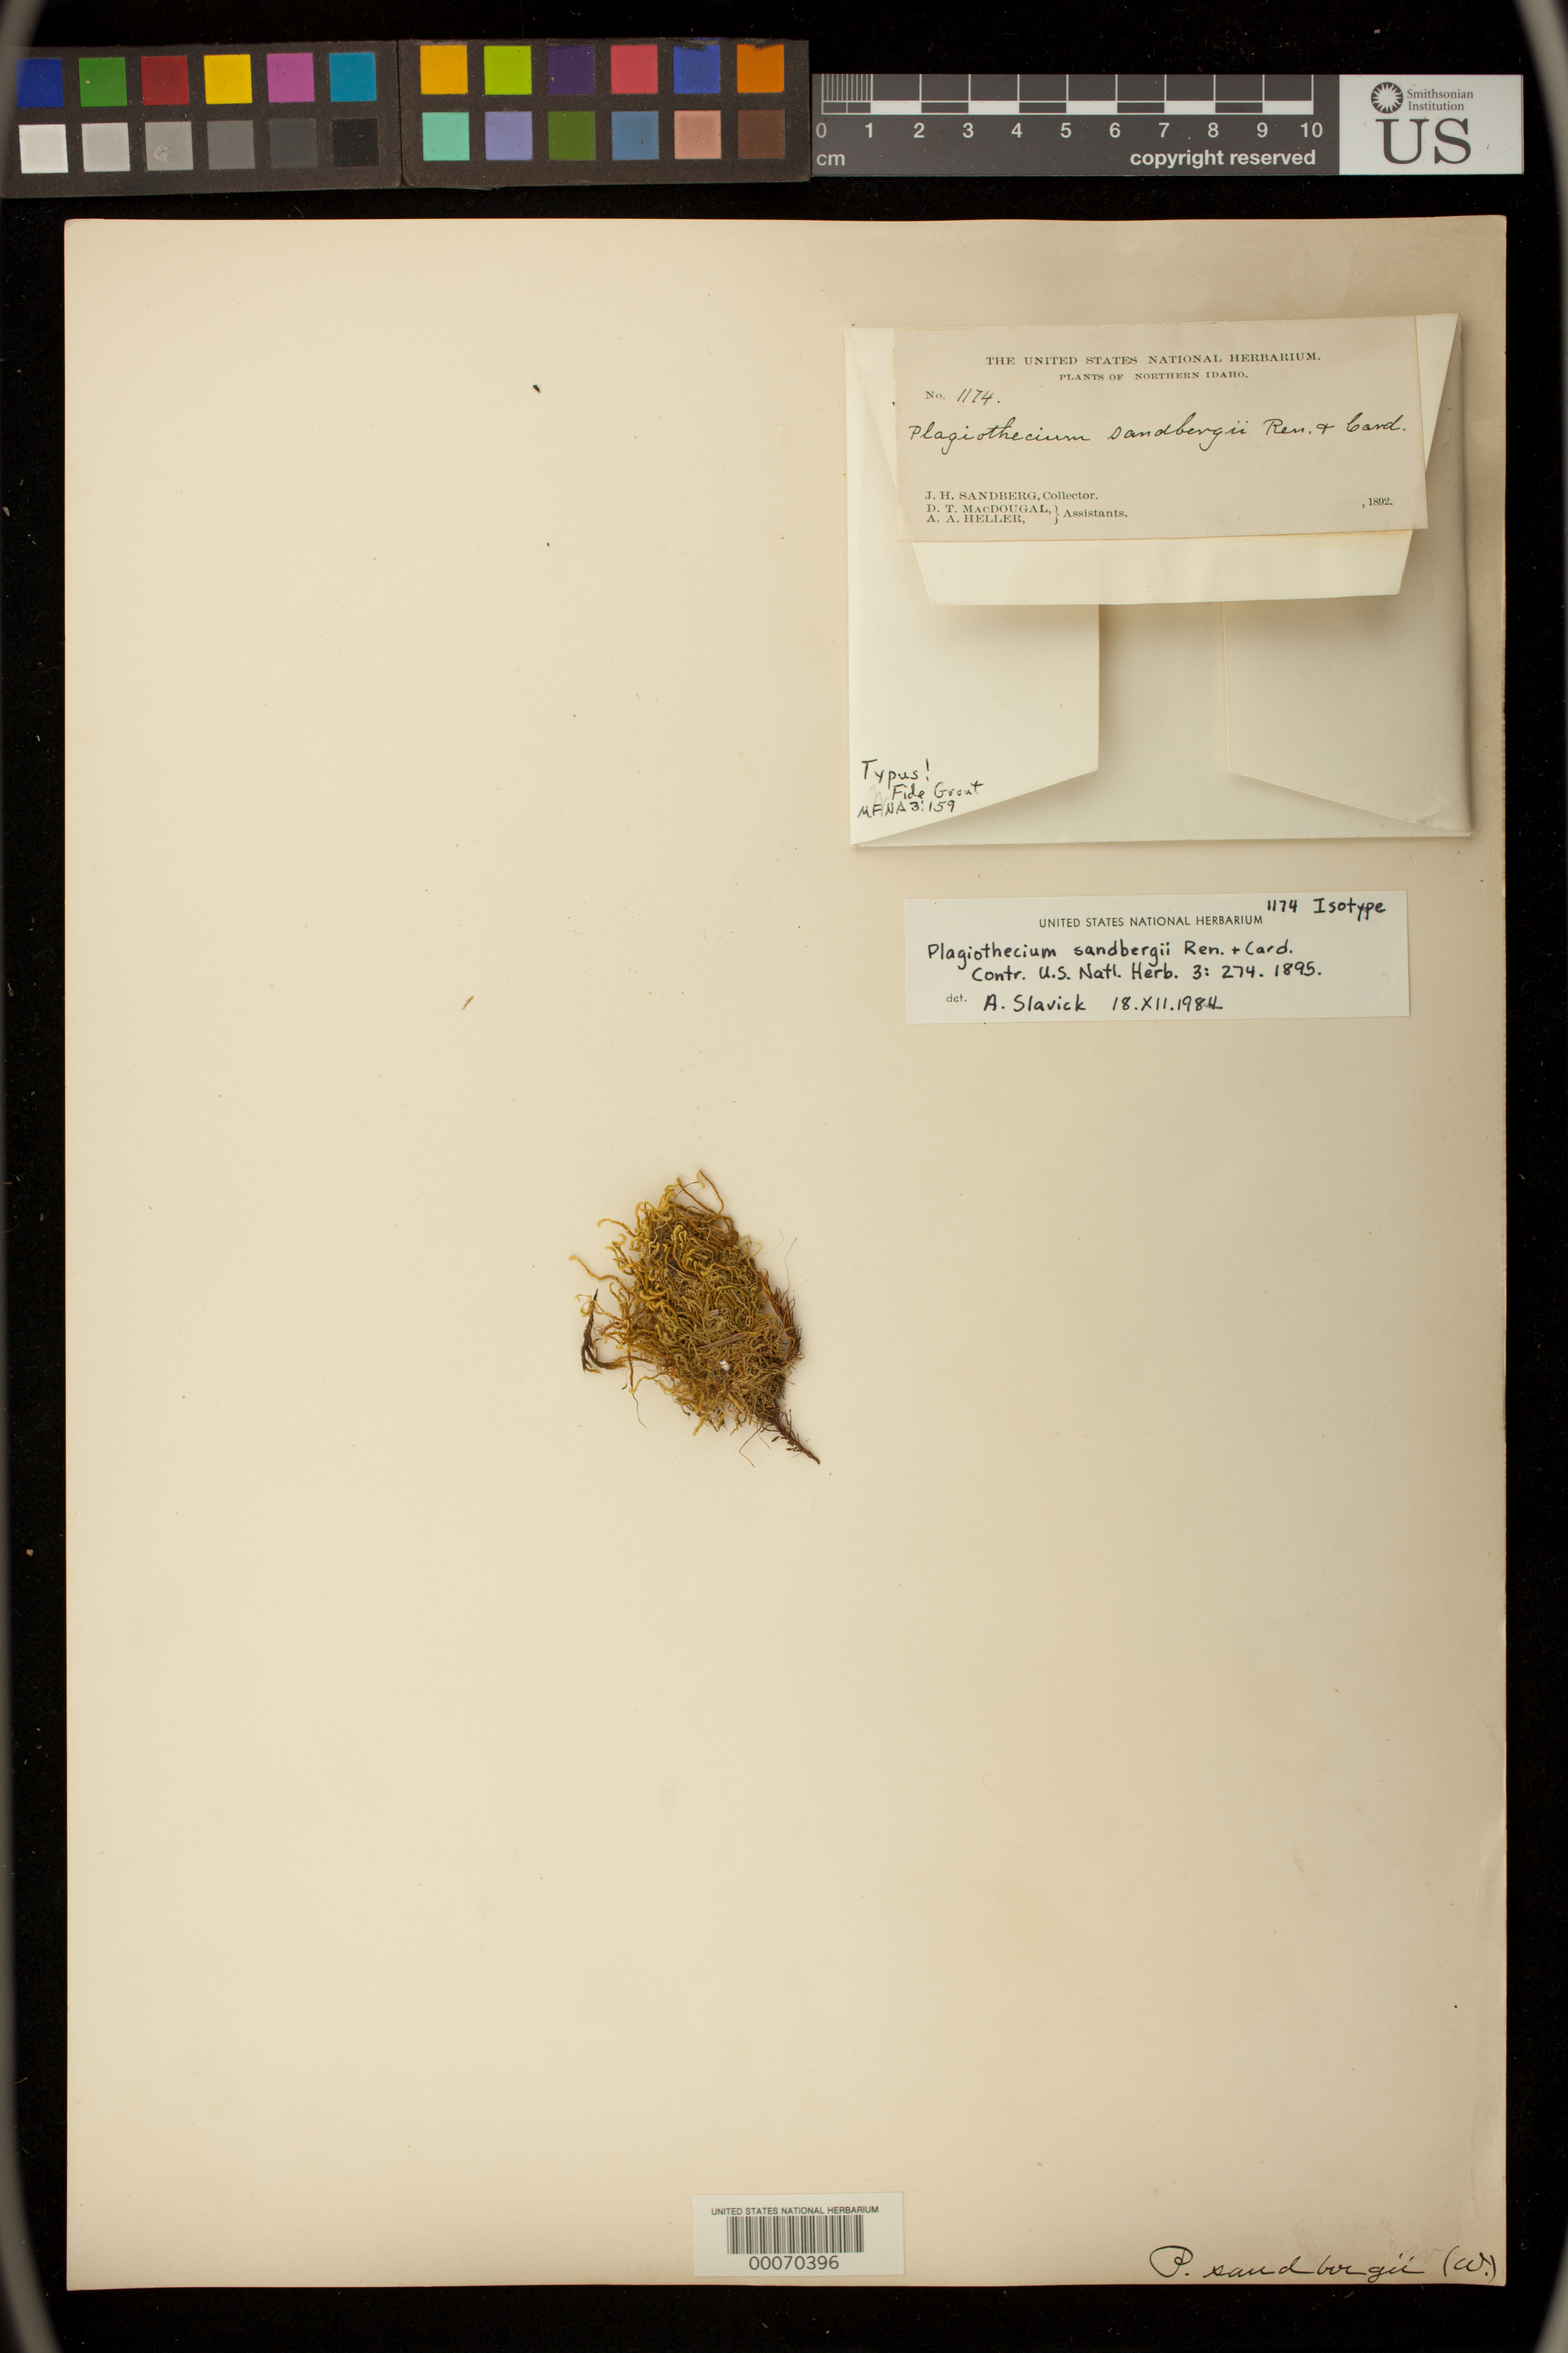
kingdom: Plantae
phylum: Bryophyta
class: Bryopsida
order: Hypnales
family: Plagiotheciaceae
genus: Plagiothecium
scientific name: Plagiothecium sandbergii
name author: Renauld & Cardot in Holz.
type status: Isotype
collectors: J. H. Sandberg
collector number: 1174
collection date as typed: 1892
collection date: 1892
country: United States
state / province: Idaho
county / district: Kootenai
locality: Hope.